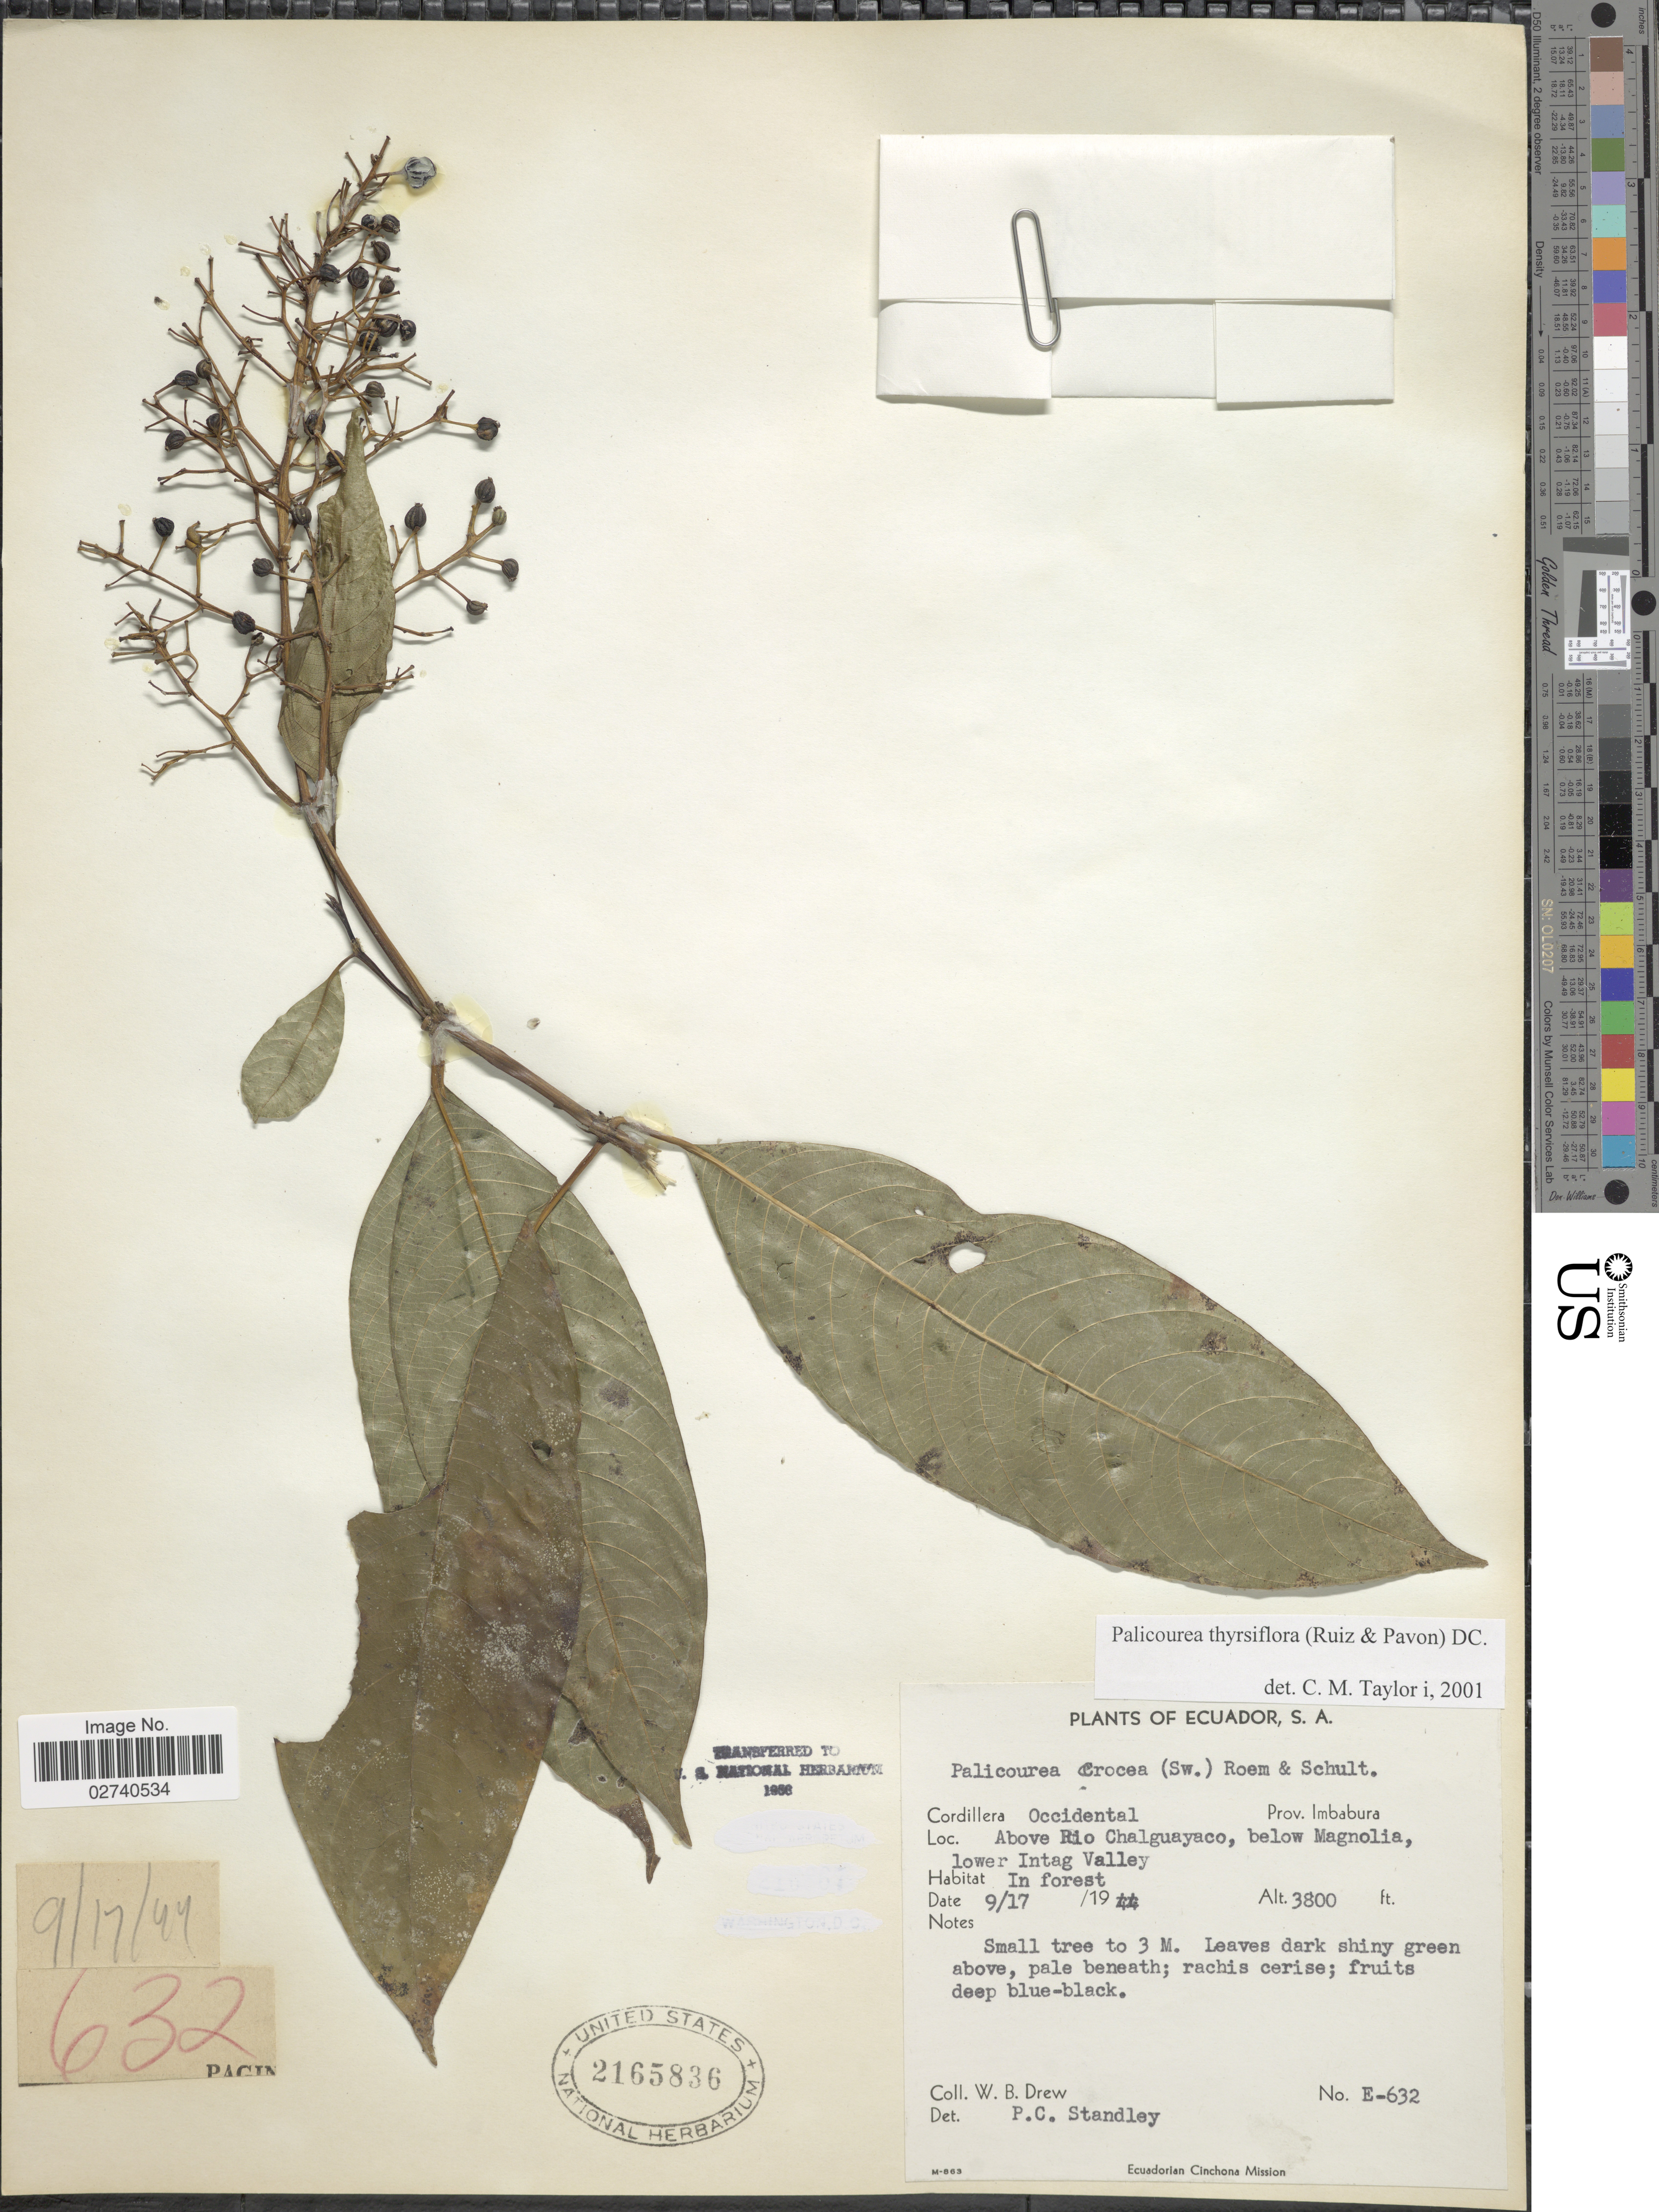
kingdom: Plantae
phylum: Tracheophyta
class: Magnoliopsida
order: Gentianales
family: Rubiaceae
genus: Palicourea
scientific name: Palicourea thyrsiflora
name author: (Ruiz & Pav.) DC.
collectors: W. B. Drew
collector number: E-632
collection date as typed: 19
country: Ecuador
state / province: Imbabura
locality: Cordillera Occidental. Above Rio Chalguayaco, below Magnolia, lower Intag Valley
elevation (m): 1158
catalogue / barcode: US 2165836